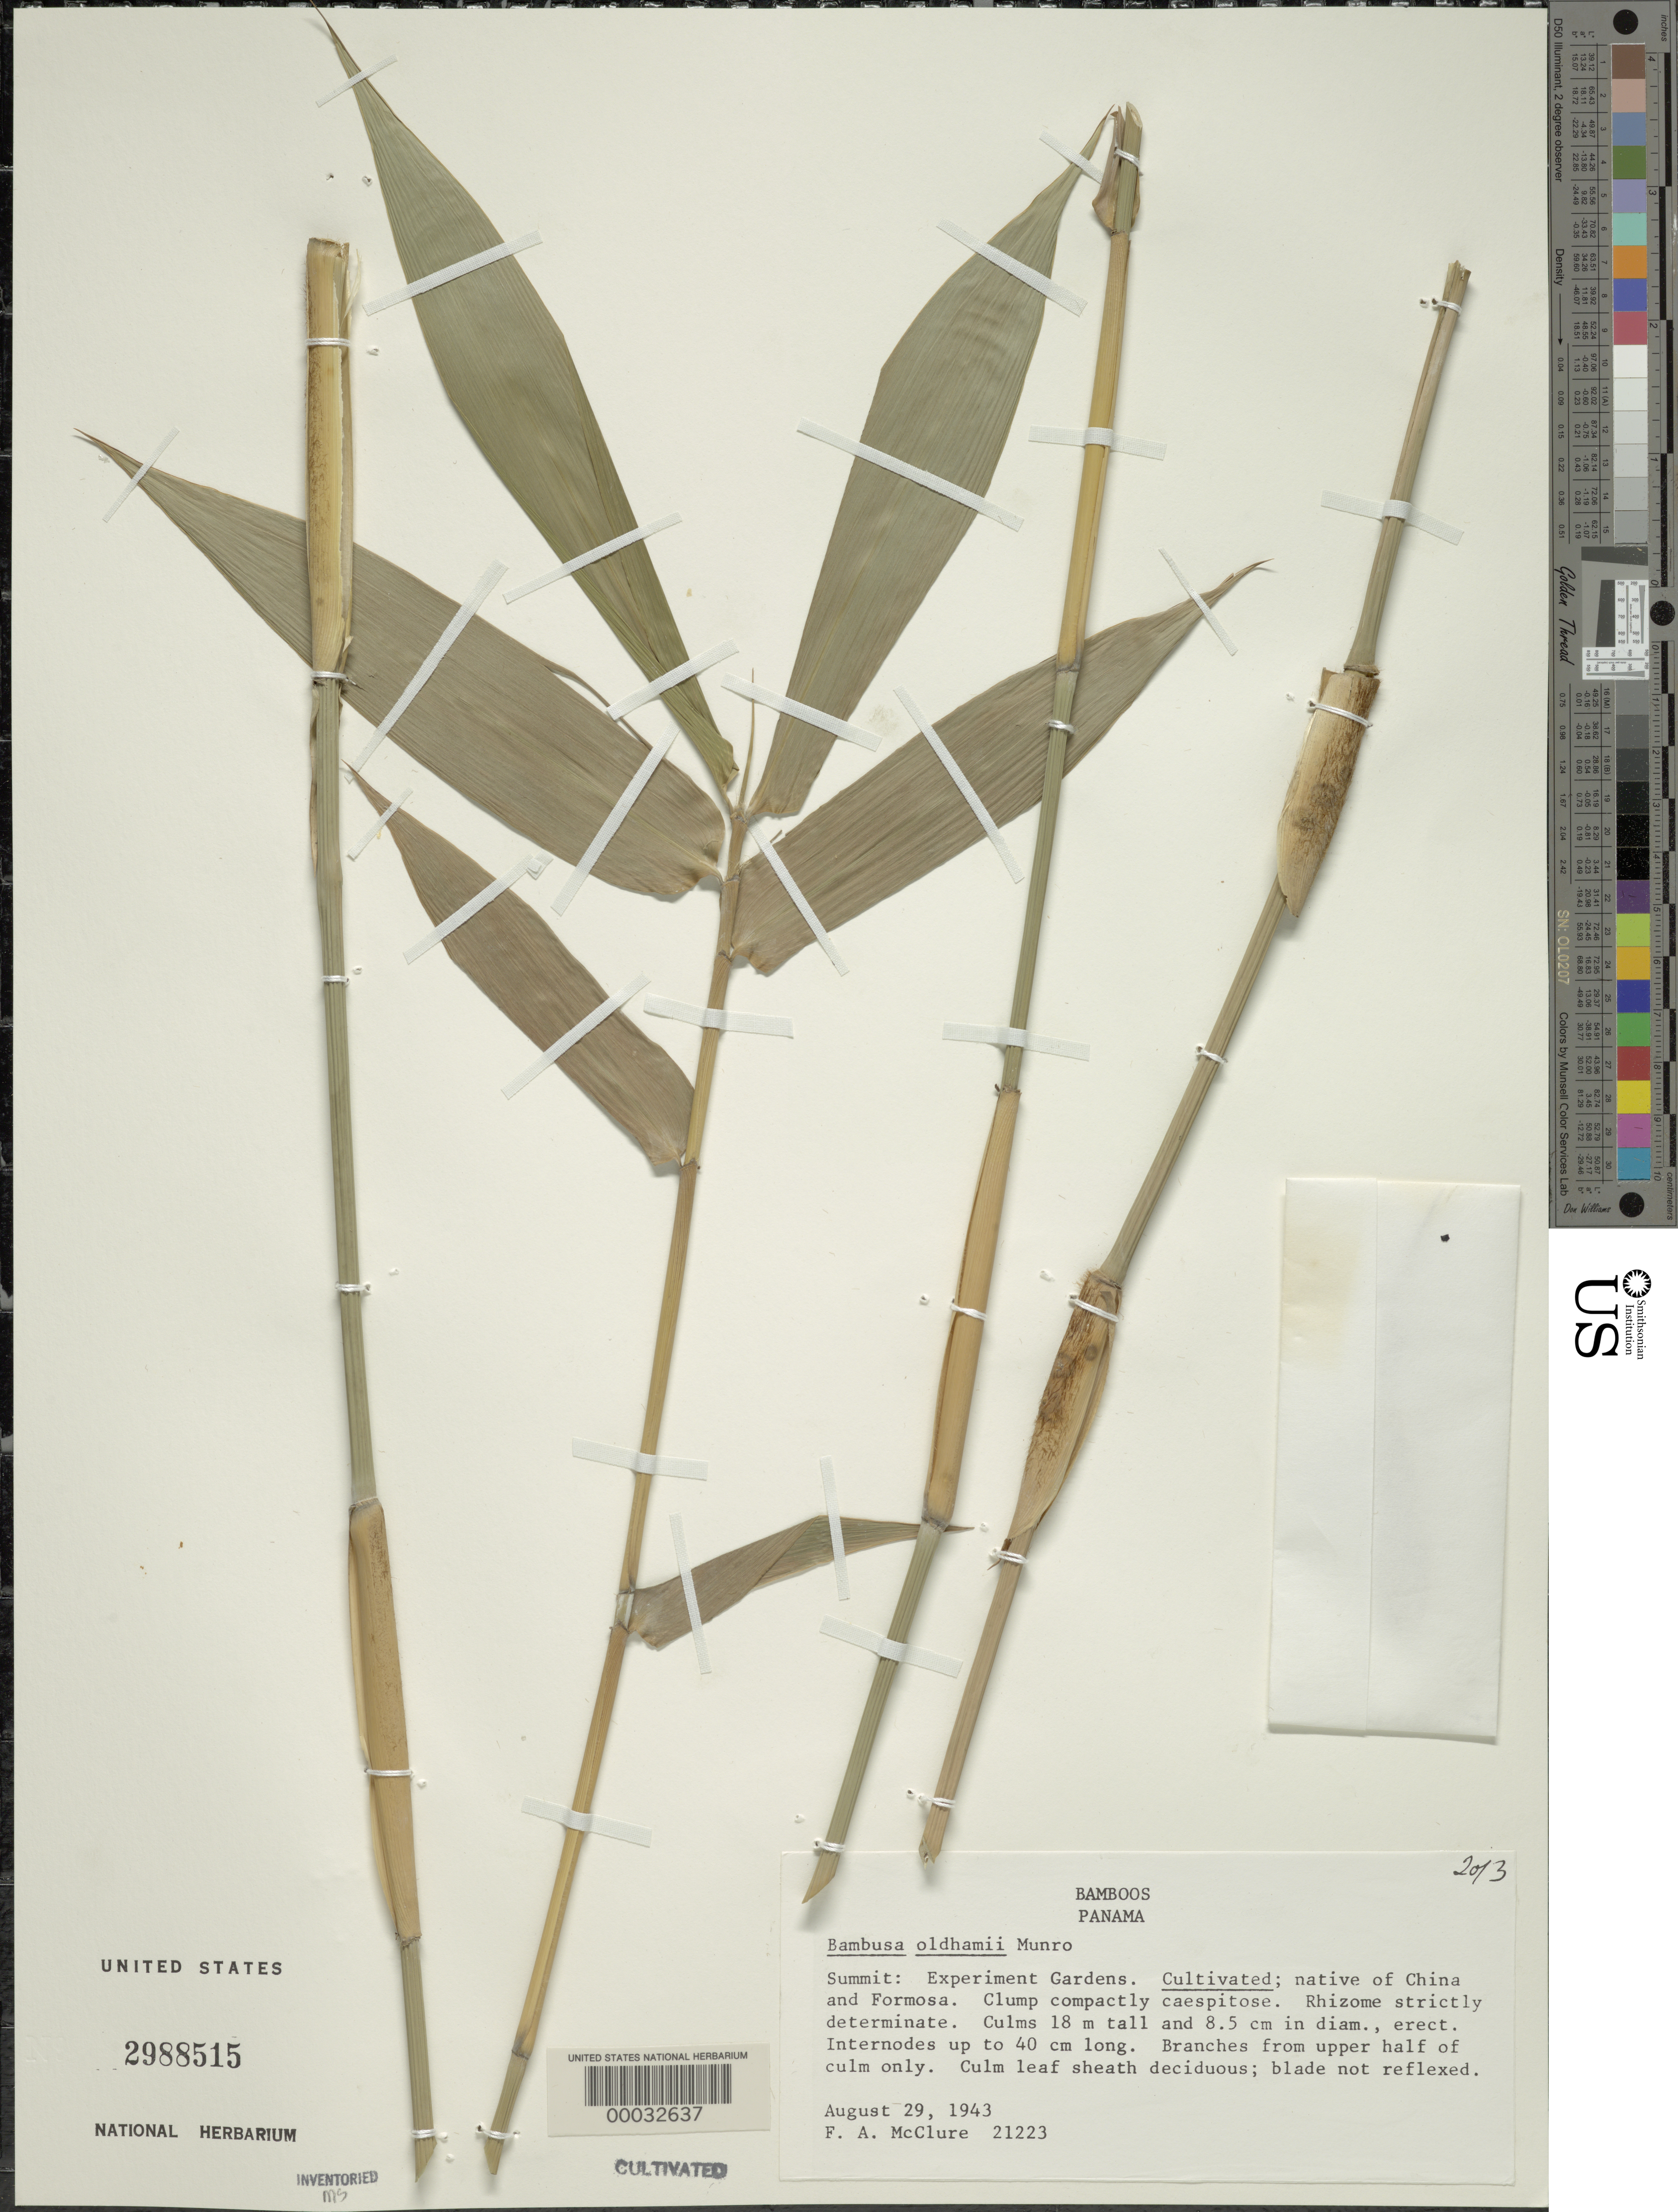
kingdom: Plantae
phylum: Tracheophyta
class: Liliopsida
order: Poales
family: Poaceae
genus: Bambusa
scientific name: Bambusa oldhamii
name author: Munro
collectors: F. A. McClure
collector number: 21223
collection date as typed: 29 Aug 1943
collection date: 1943-08-29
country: Panama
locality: Esperimental Garden summit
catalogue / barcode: US 2988515